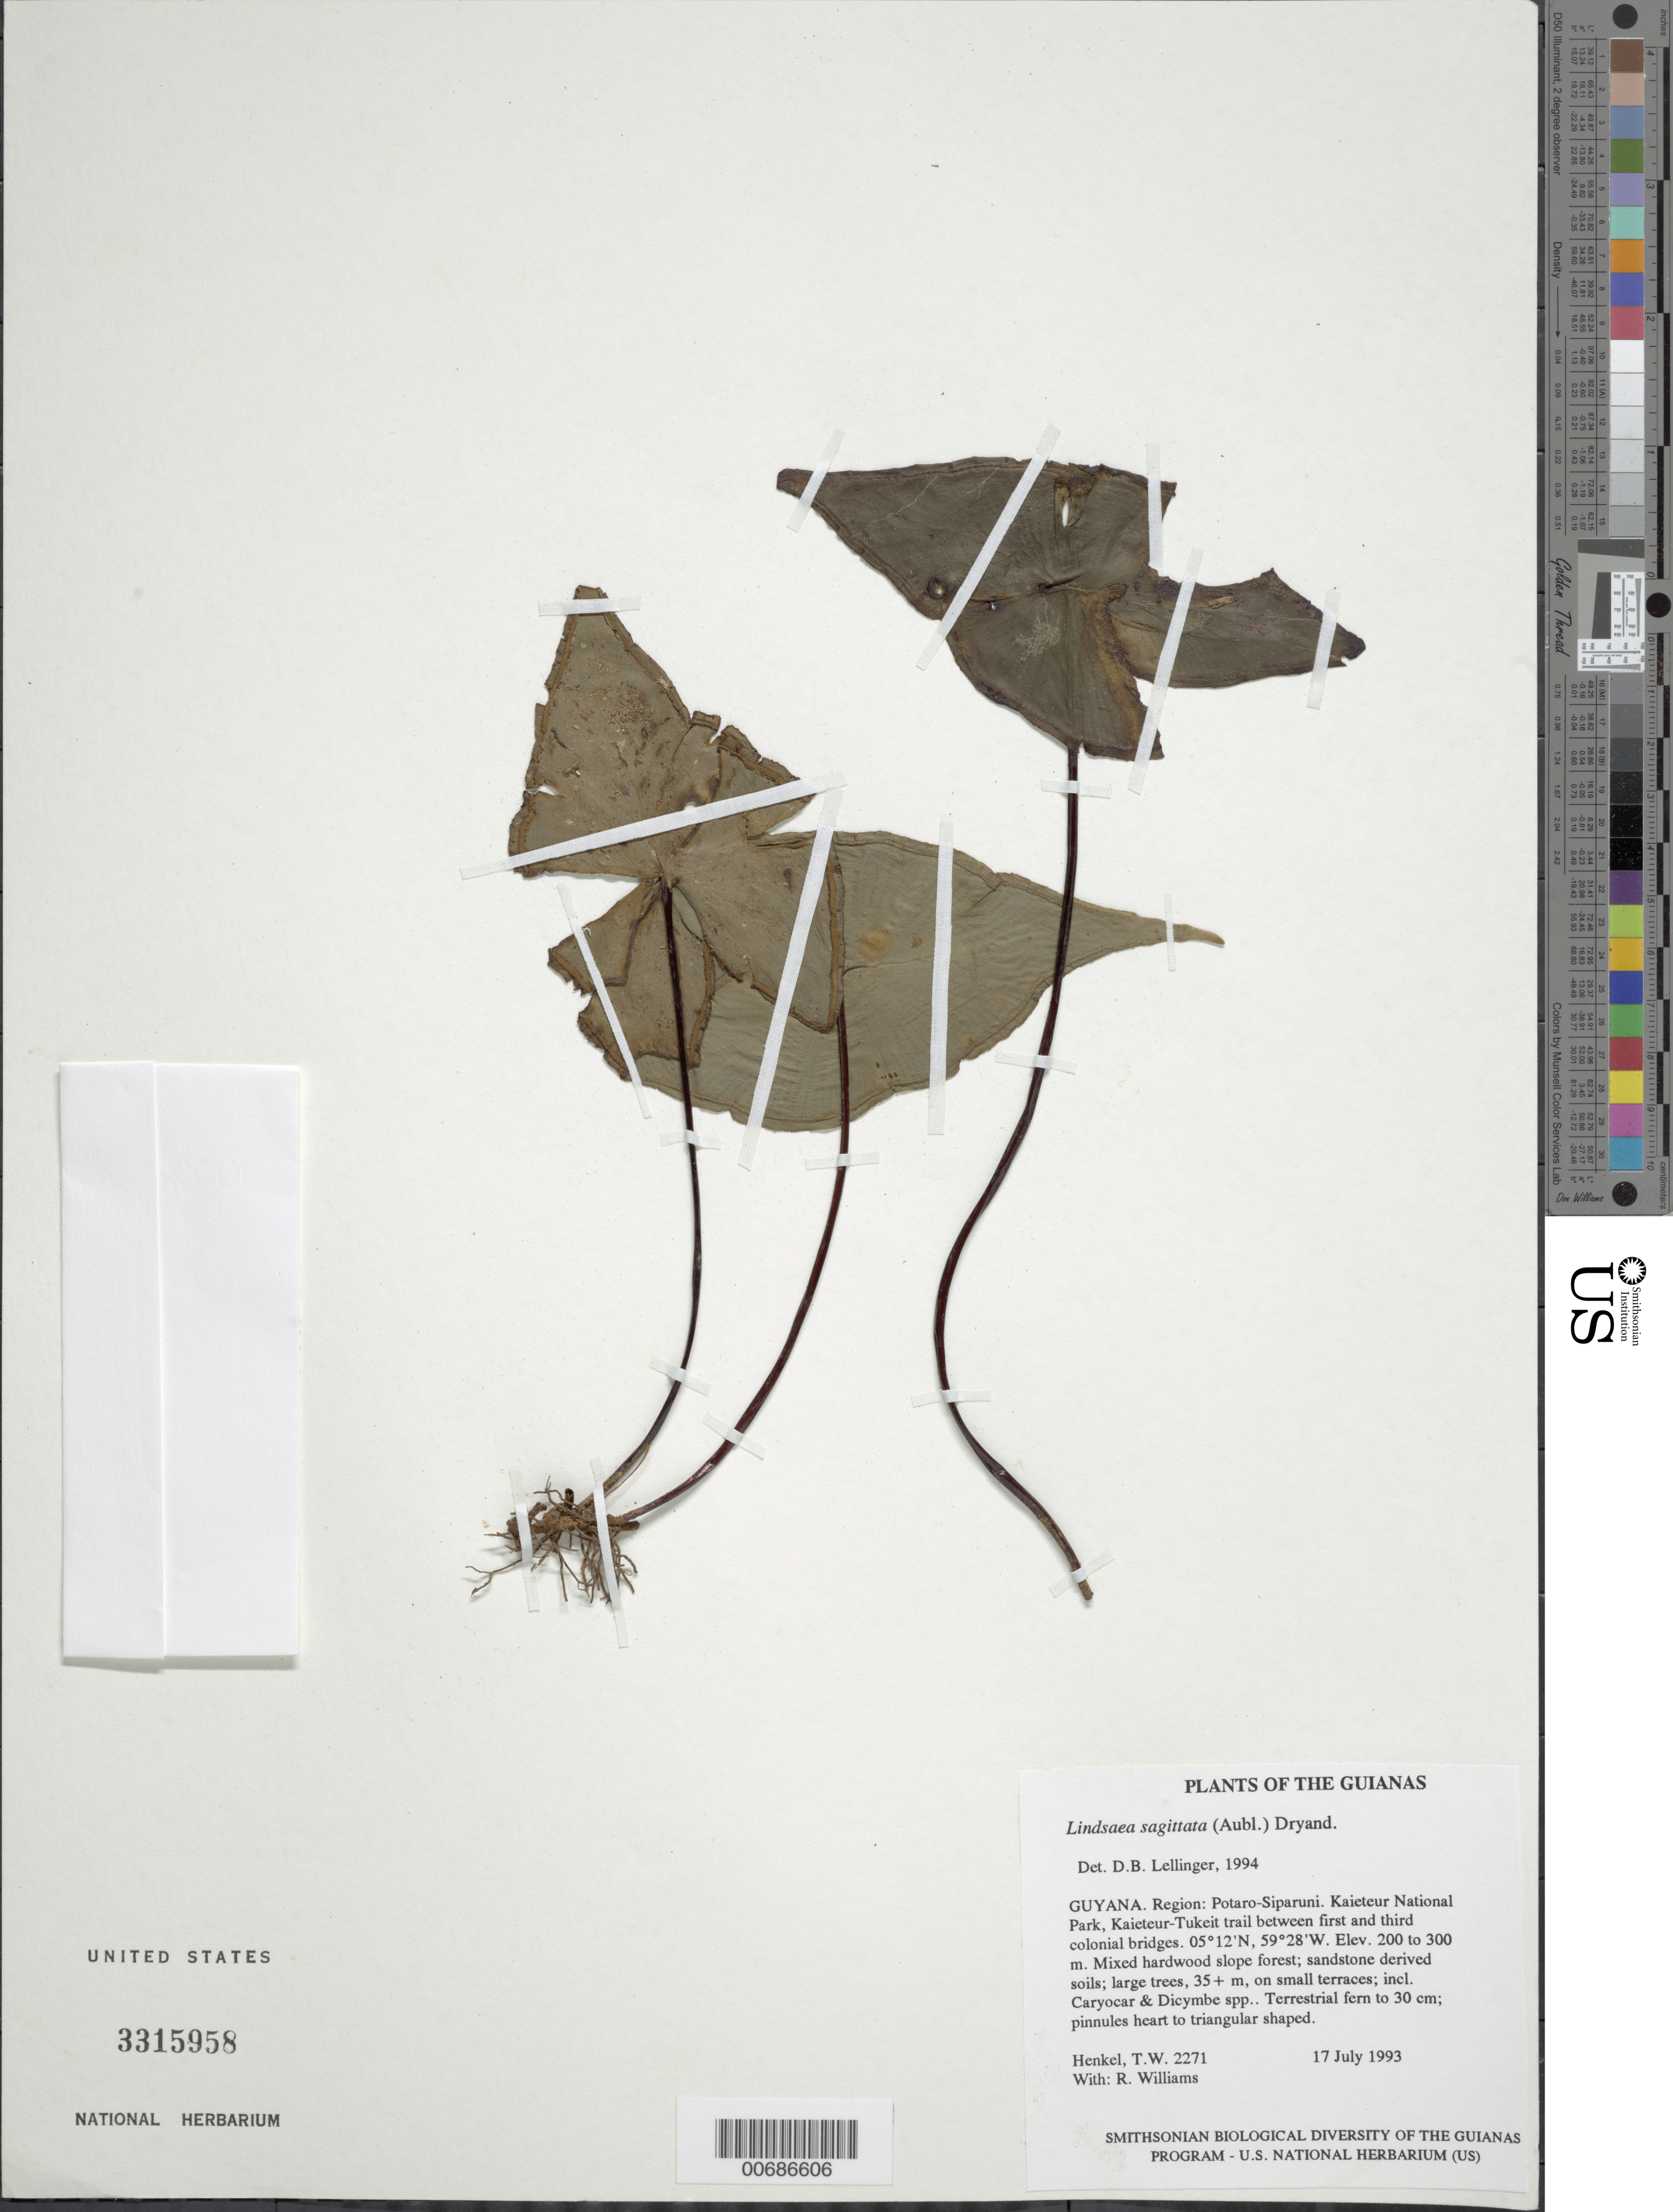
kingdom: Plantae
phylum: Tracheophyta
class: Polypodiopsida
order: Polypodiales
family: Lindsaeaceae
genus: Lindsaea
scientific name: Lindsaea sagittata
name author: (Aubl.) Dryand.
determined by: Lellinger, David B., (BOT), Smithsonian Institution - National Museum of Natural History (UNITED STATES)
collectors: T. Henkel & R. Williams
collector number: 2271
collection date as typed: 17 July 1993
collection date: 1993-07-17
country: Guyana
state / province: Potaro-Siparuni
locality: Kaieteur National Park, Kaieteur-Tukeit trail between first and third colonial bridges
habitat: Mixed hardwood slope forest; sandstone derived soils; large trees, 35+ m, on small terraces; incl. Caryocar & Dicymbe spp.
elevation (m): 200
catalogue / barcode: US 3315958